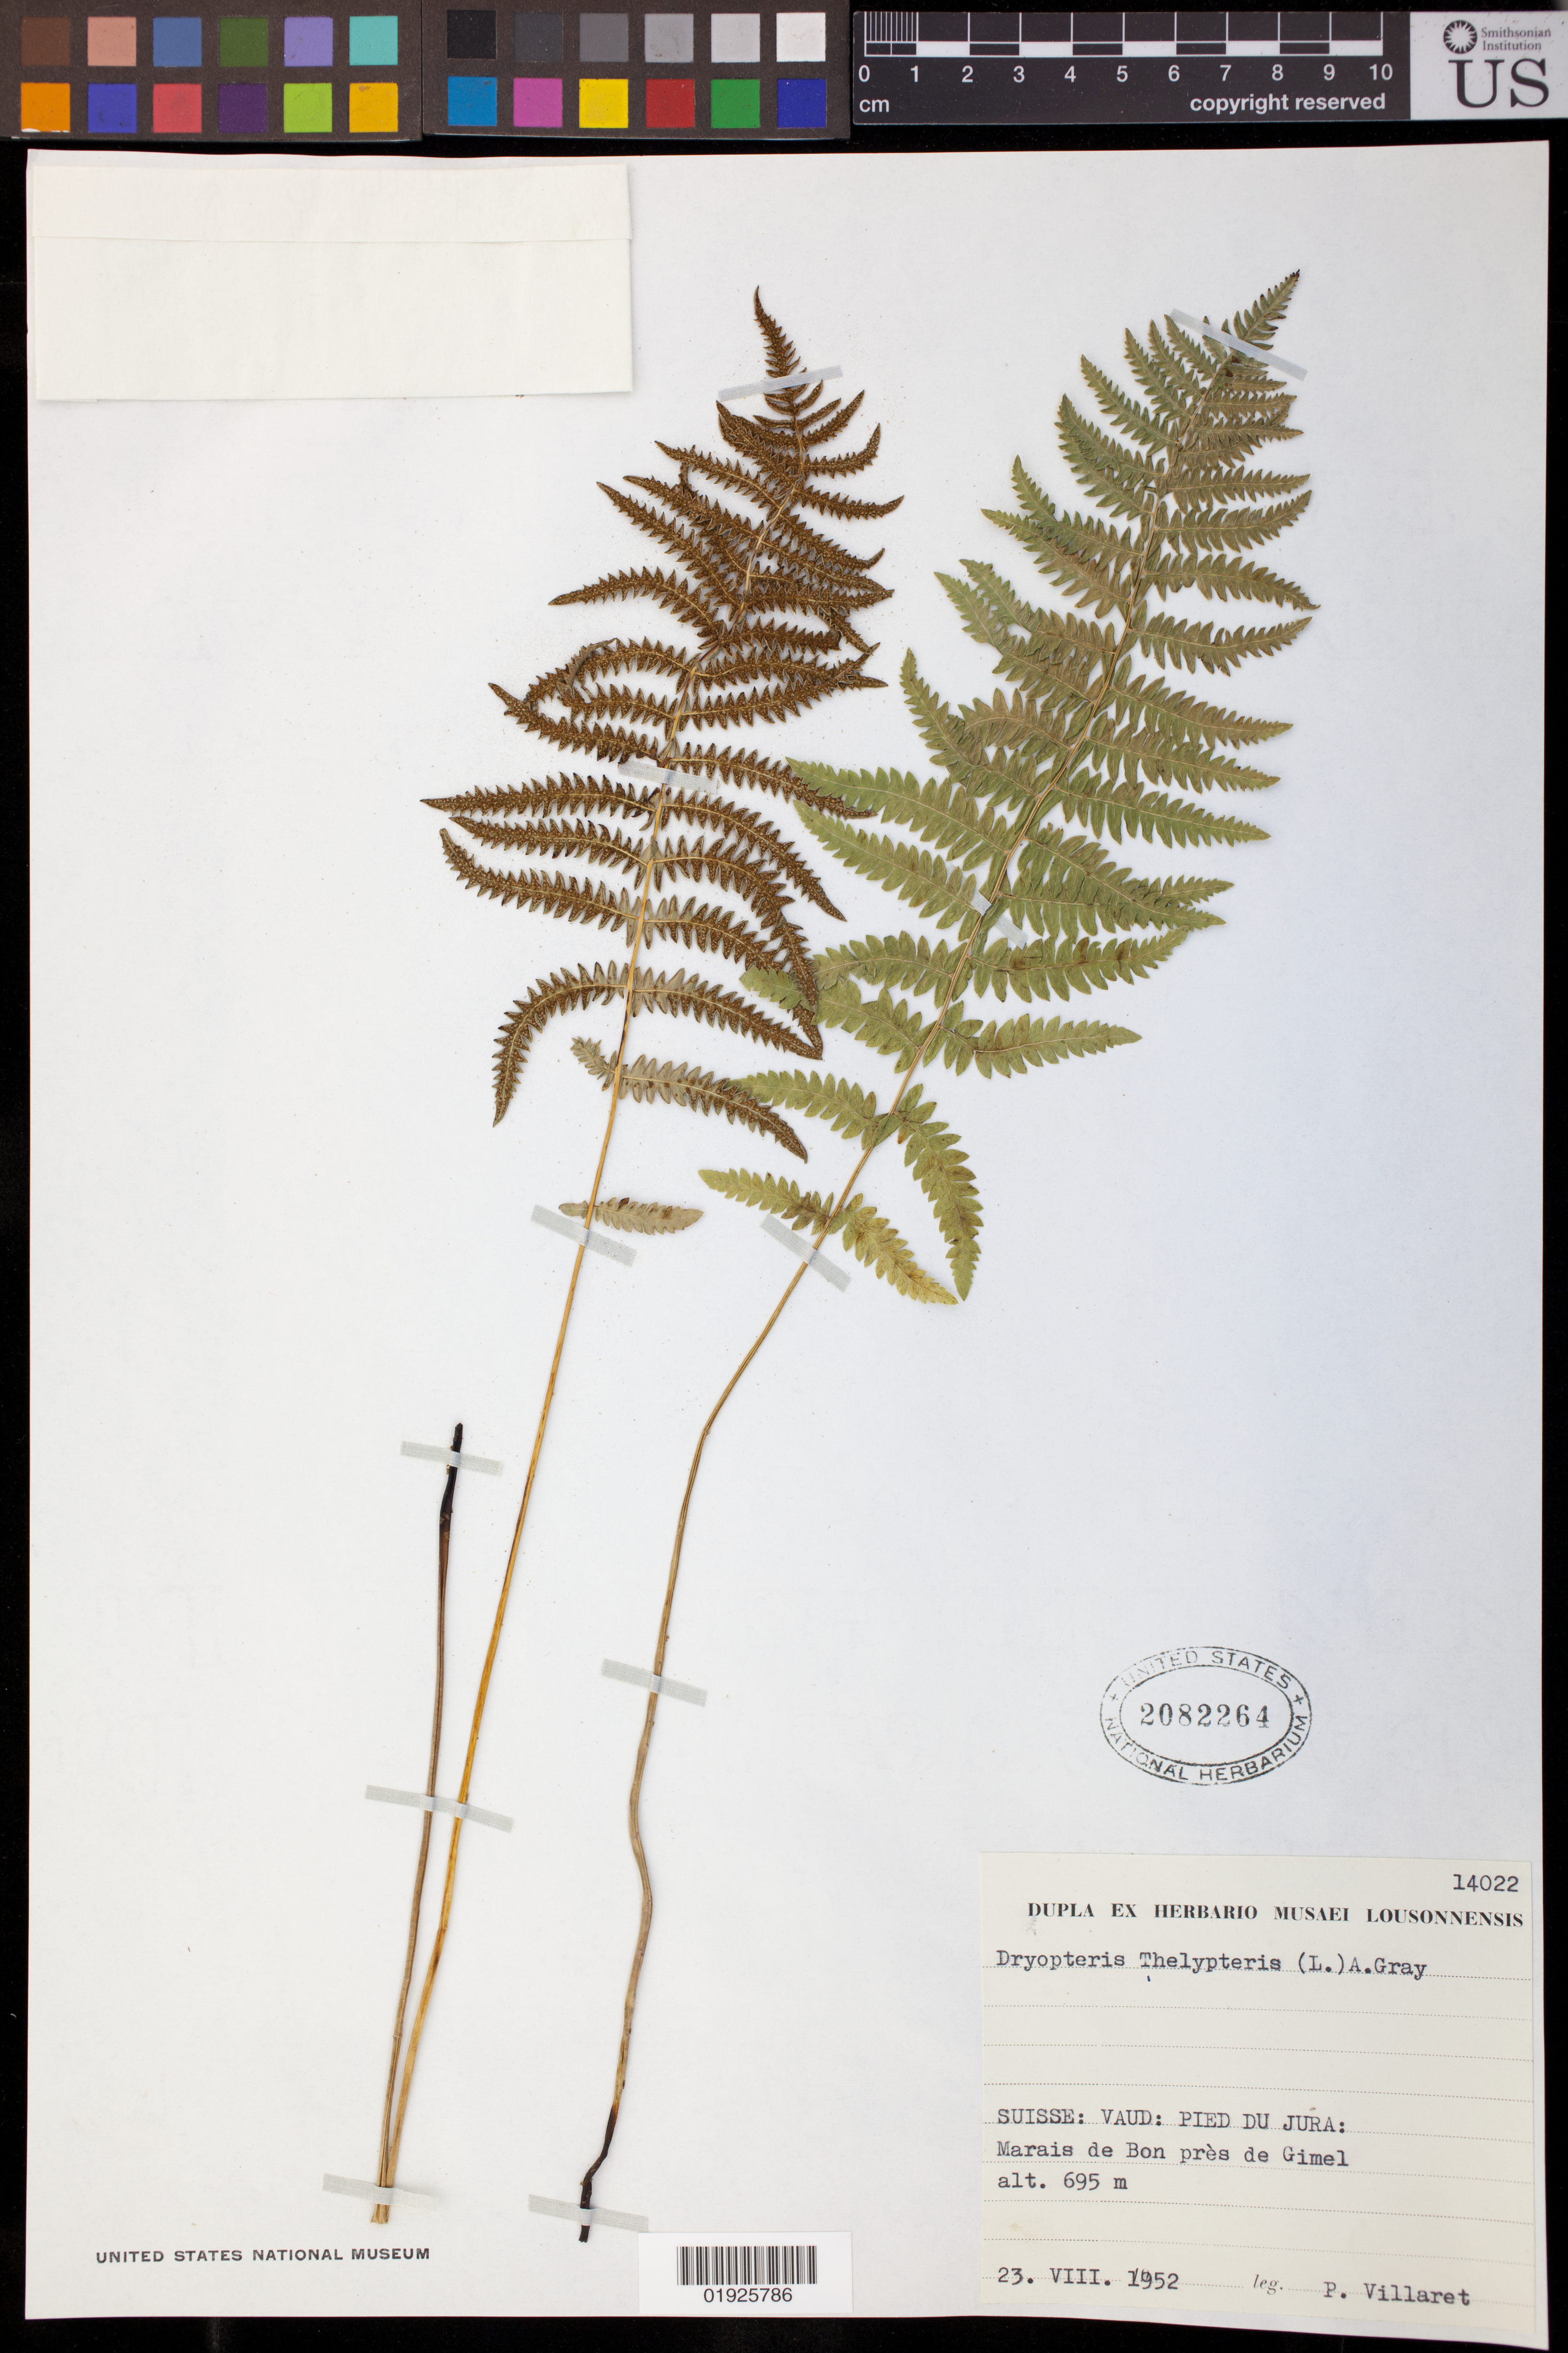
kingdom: Plantae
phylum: Tracheophyta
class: Polypodiopsida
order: Polypodiales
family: Thelypteridaceae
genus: Thelypteris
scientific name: Thelypteris palustris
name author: (Salisb.) Schott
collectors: P. Villaret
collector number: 14022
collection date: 1952-08-23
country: Switzerland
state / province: Vaud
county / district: Jura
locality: Marais de Bon pres de Gimel.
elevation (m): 695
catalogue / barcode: US 2082264